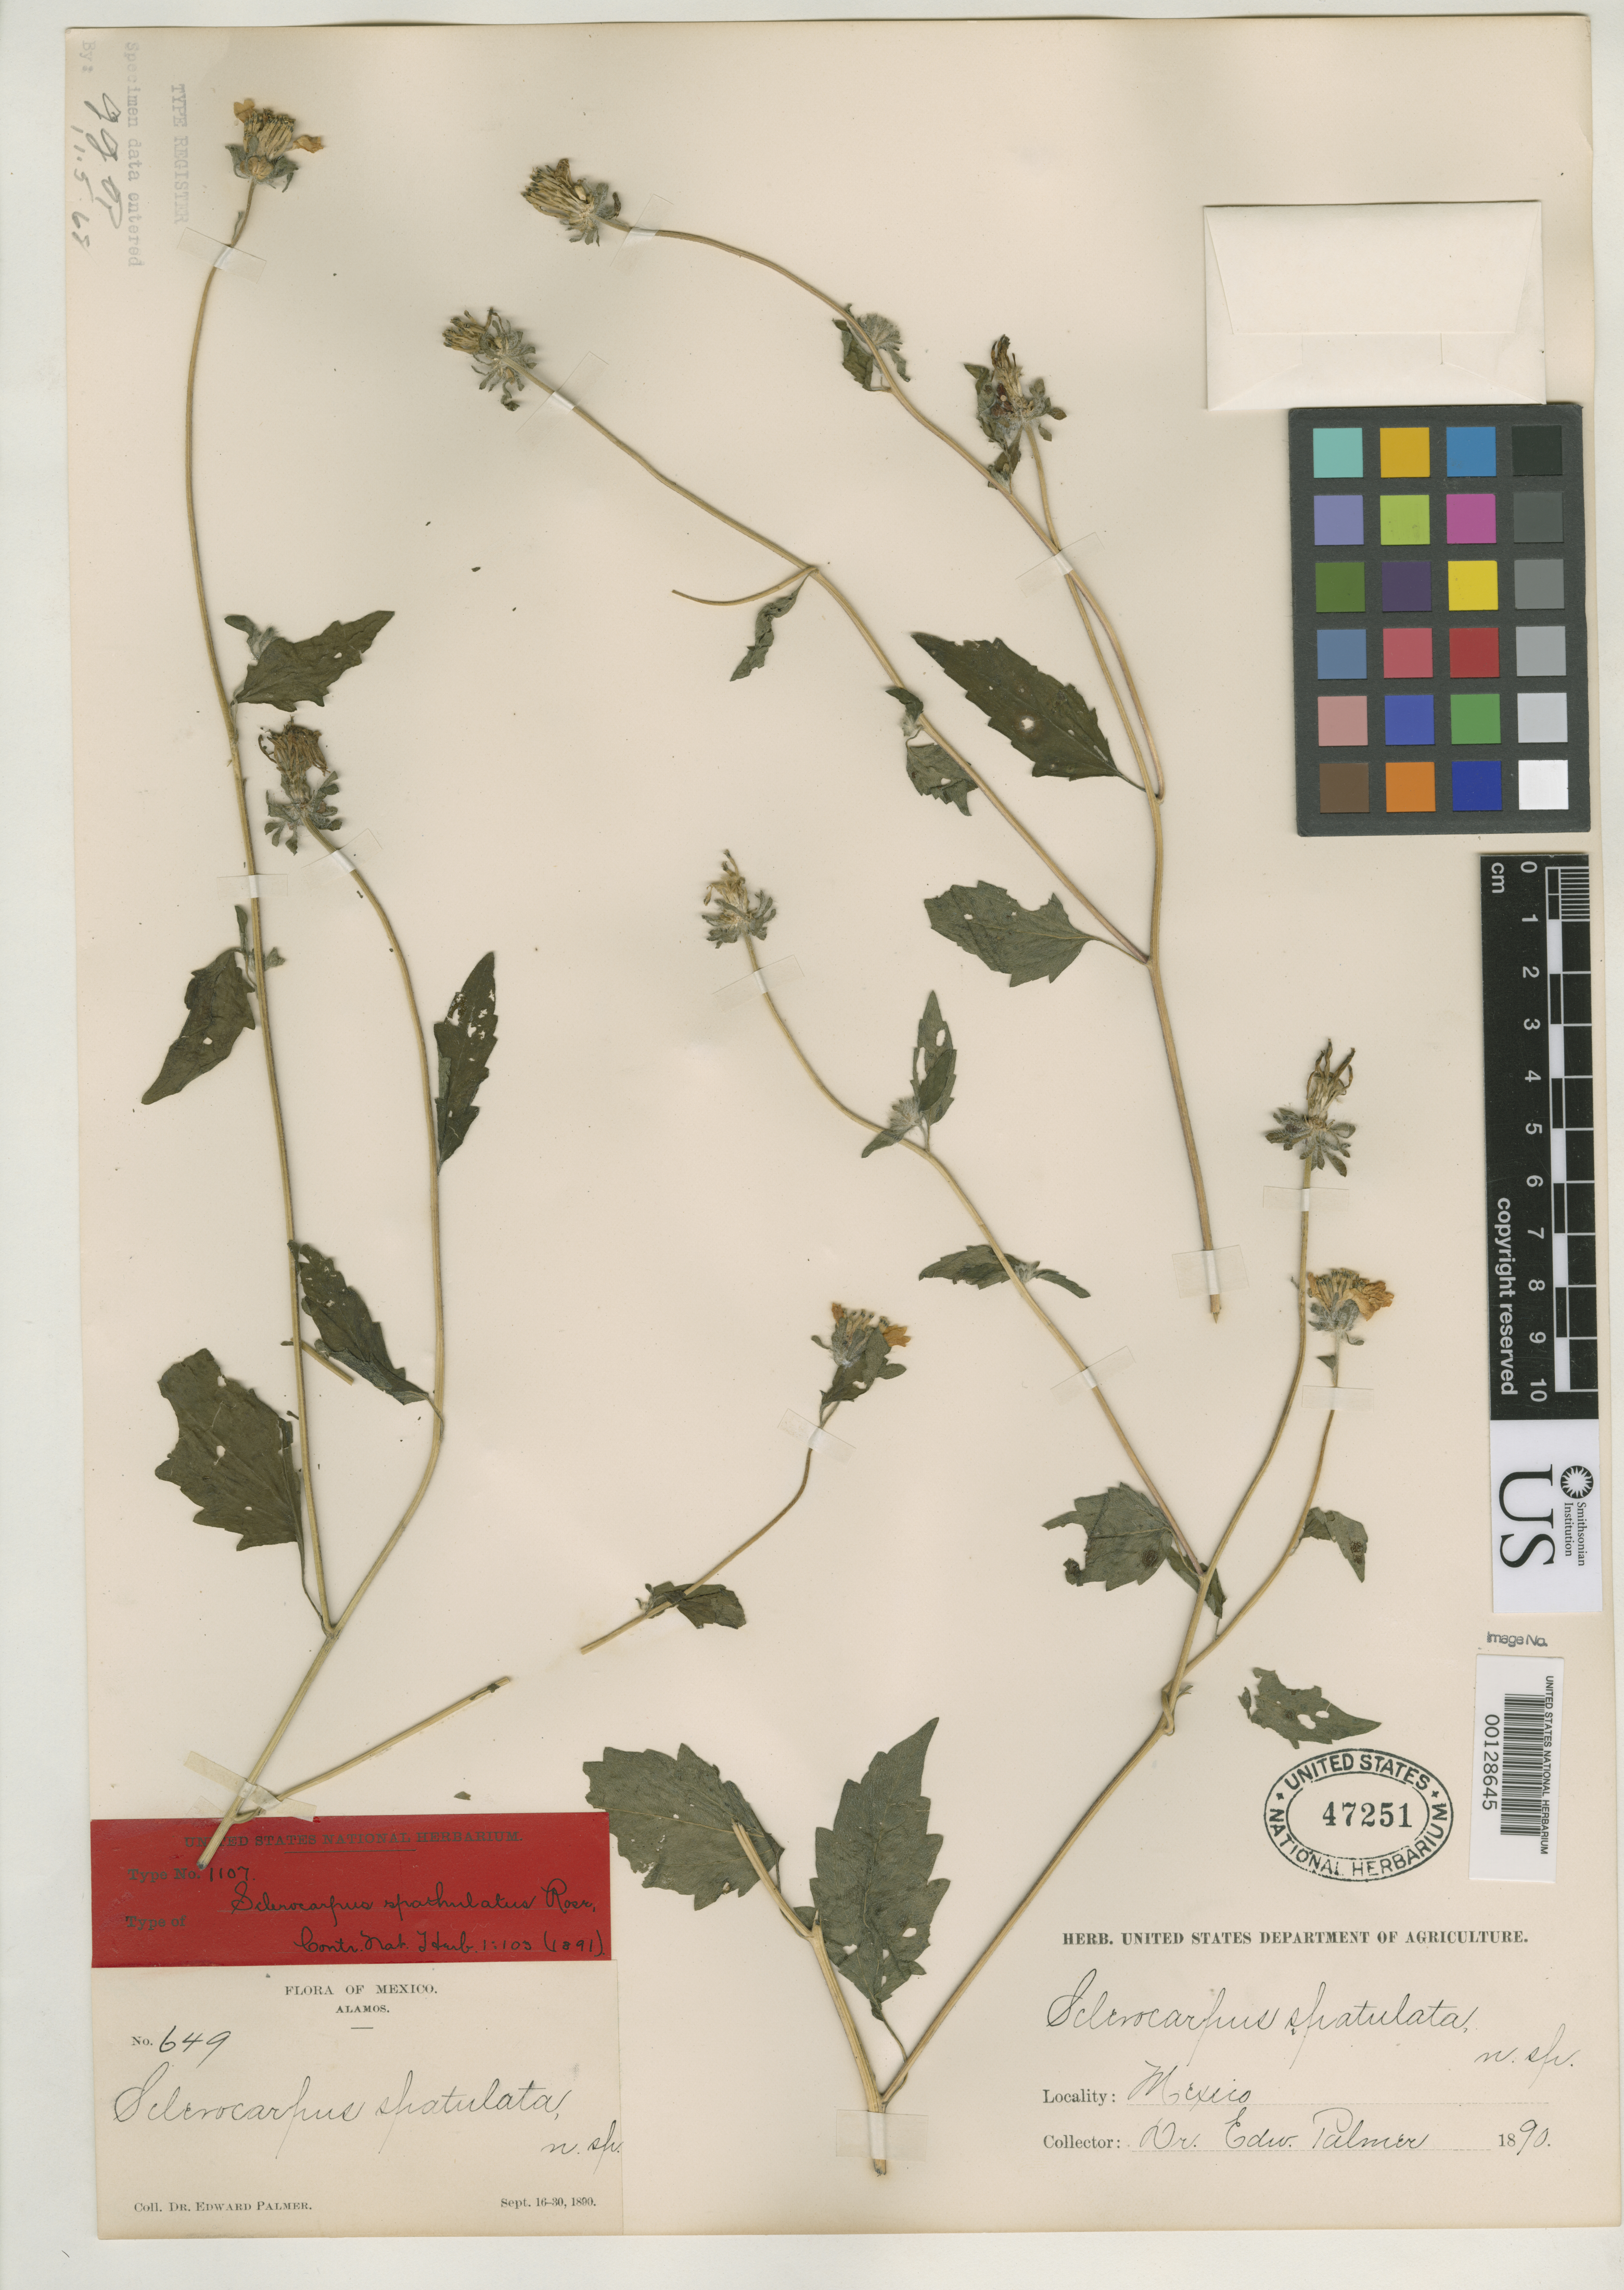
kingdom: Plantae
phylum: Tracheophyta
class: Magnoliopsida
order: Asterales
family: Asteraceae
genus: Sclerocarpus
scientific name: Sclerocarpus spatulatus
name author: Rose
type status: Type Collection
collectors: E. Palmer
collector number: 649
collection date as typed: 16 Sep 1890 to 30 Sep 1890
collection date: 1890-09-16/1890-09-30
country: Mexico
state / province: Sonora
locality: Alamos.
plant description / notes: One of three original US sheets (47250, 47251, 47252), none clearly the holotype.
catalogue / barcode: US 47251